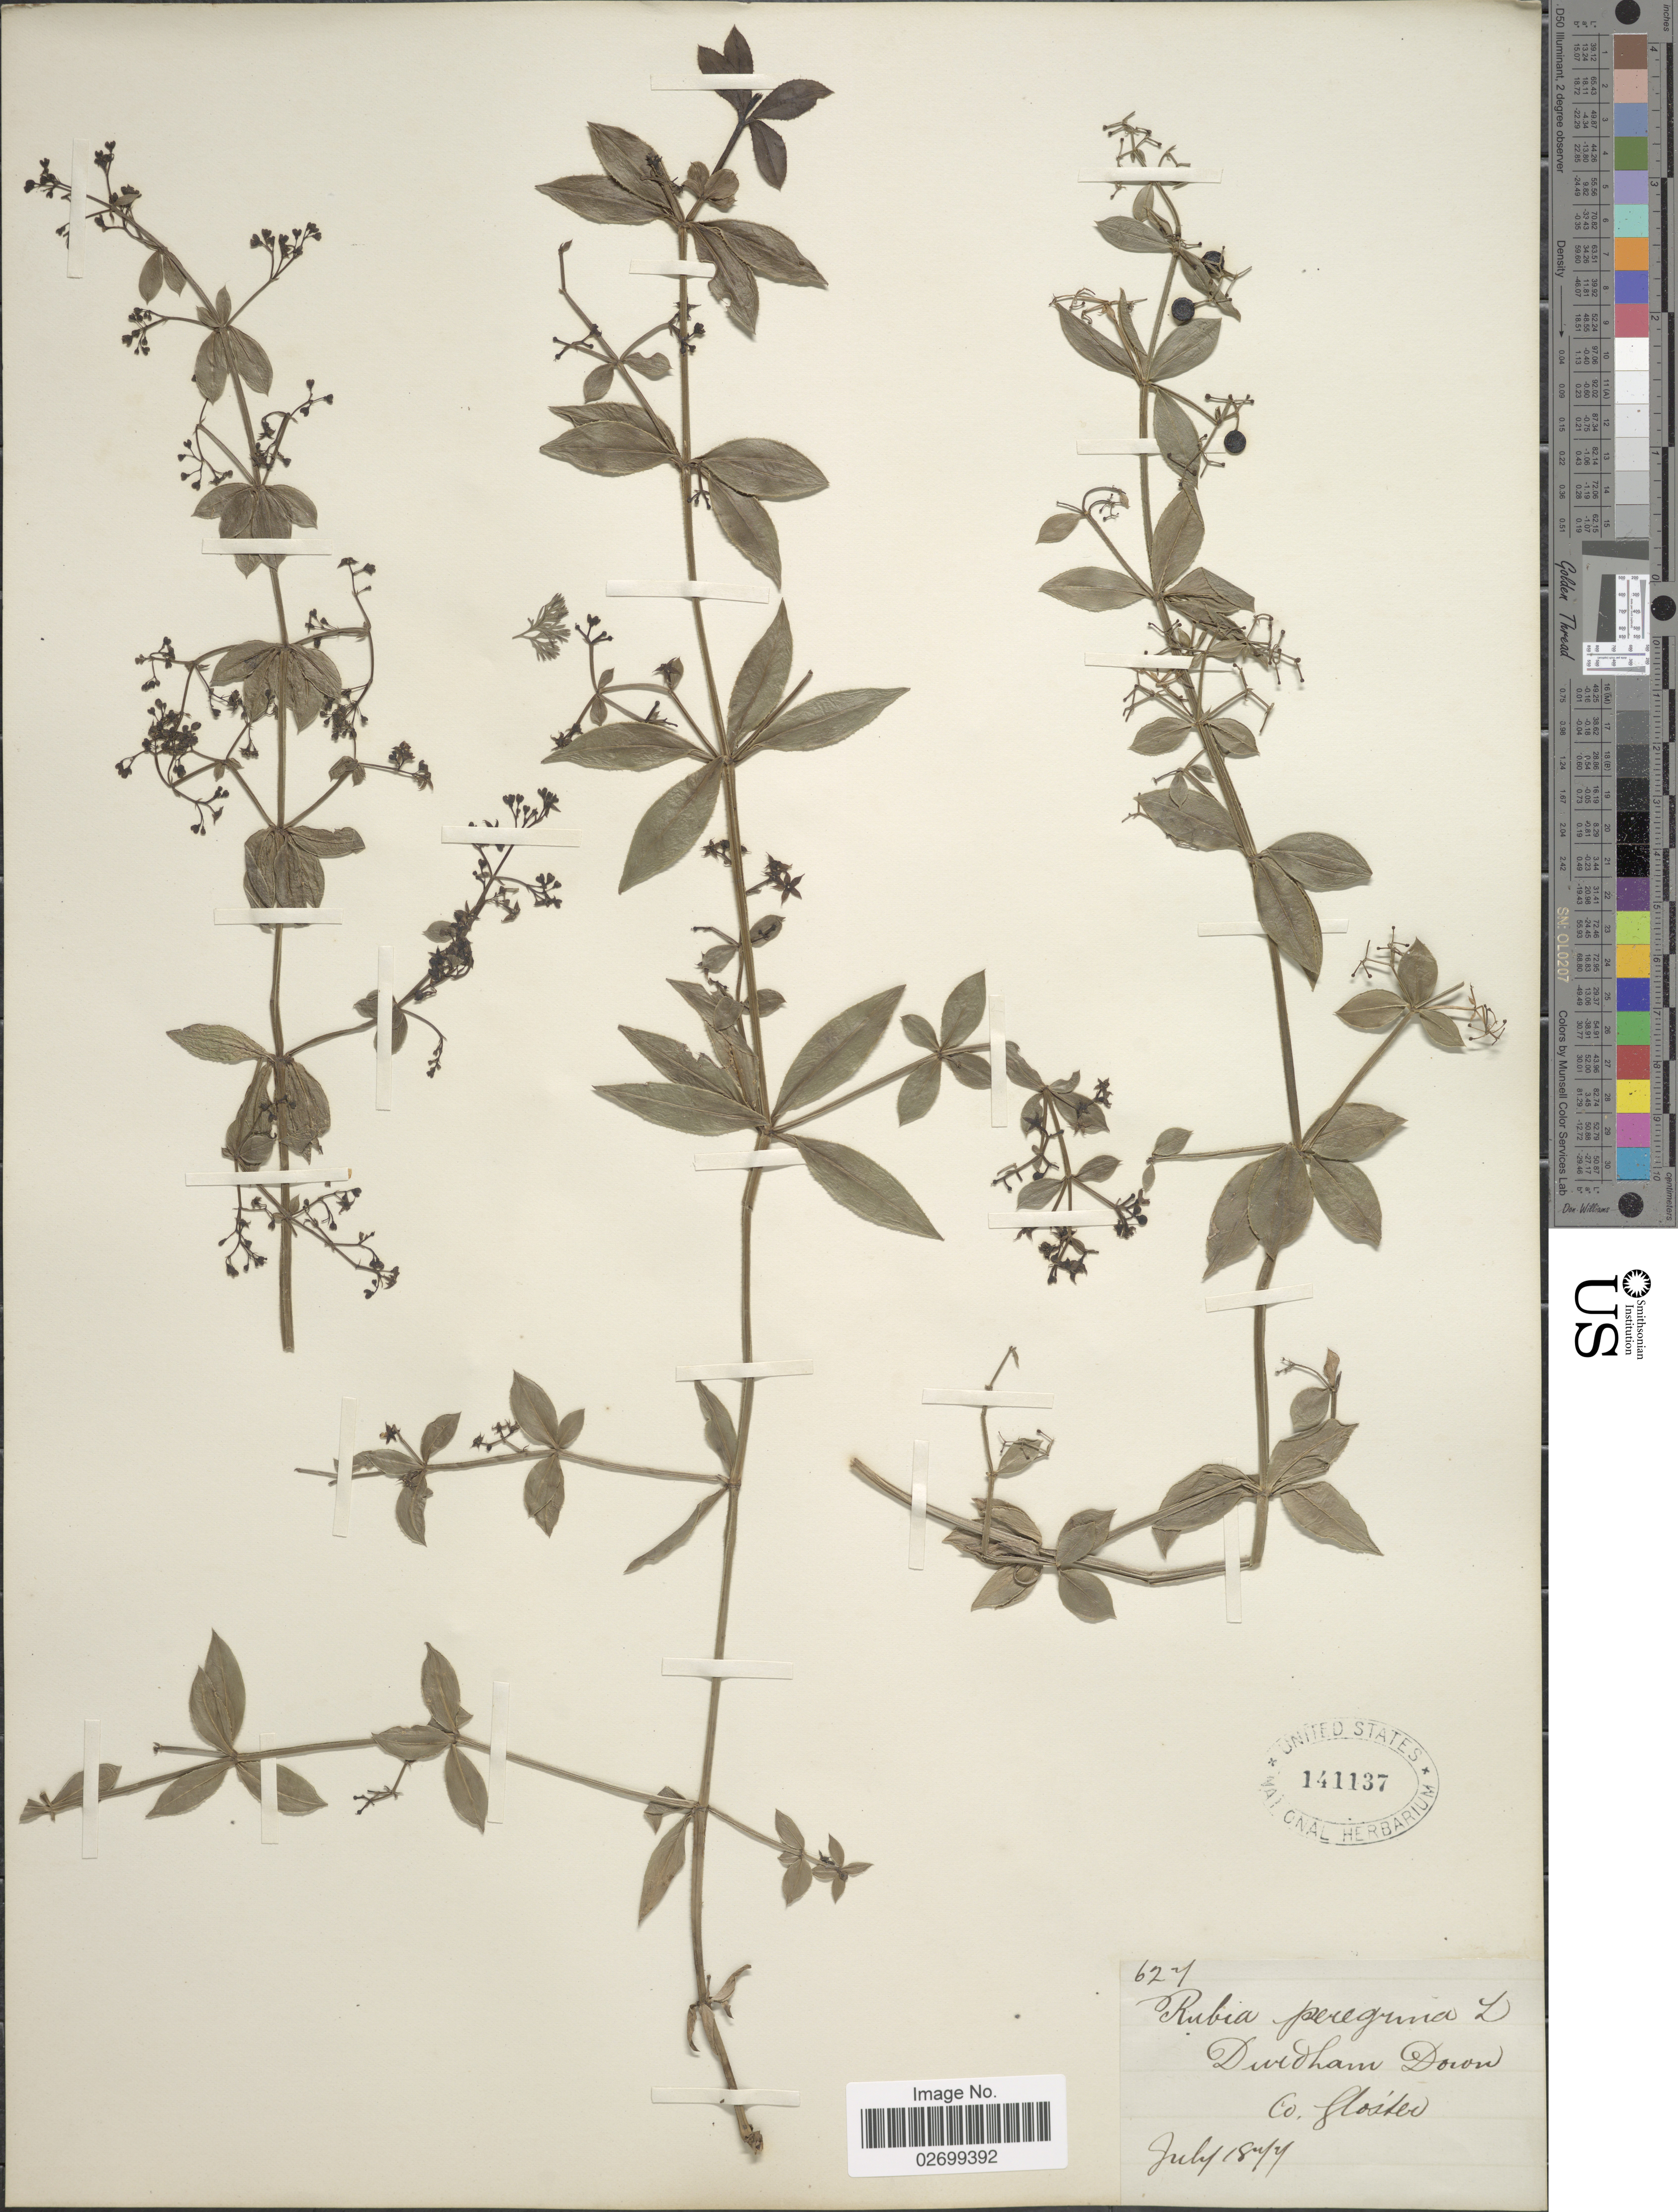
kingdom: Plantae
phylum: Tracheophyta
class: Magnoliopsida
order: Gentianales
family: Rubiaceae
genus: Rubia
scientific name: Rubia peregrina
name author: L.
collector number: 627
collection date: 1877-07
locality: Divedham Doron Co. Gloster [interpreted]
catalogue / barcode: US 141137